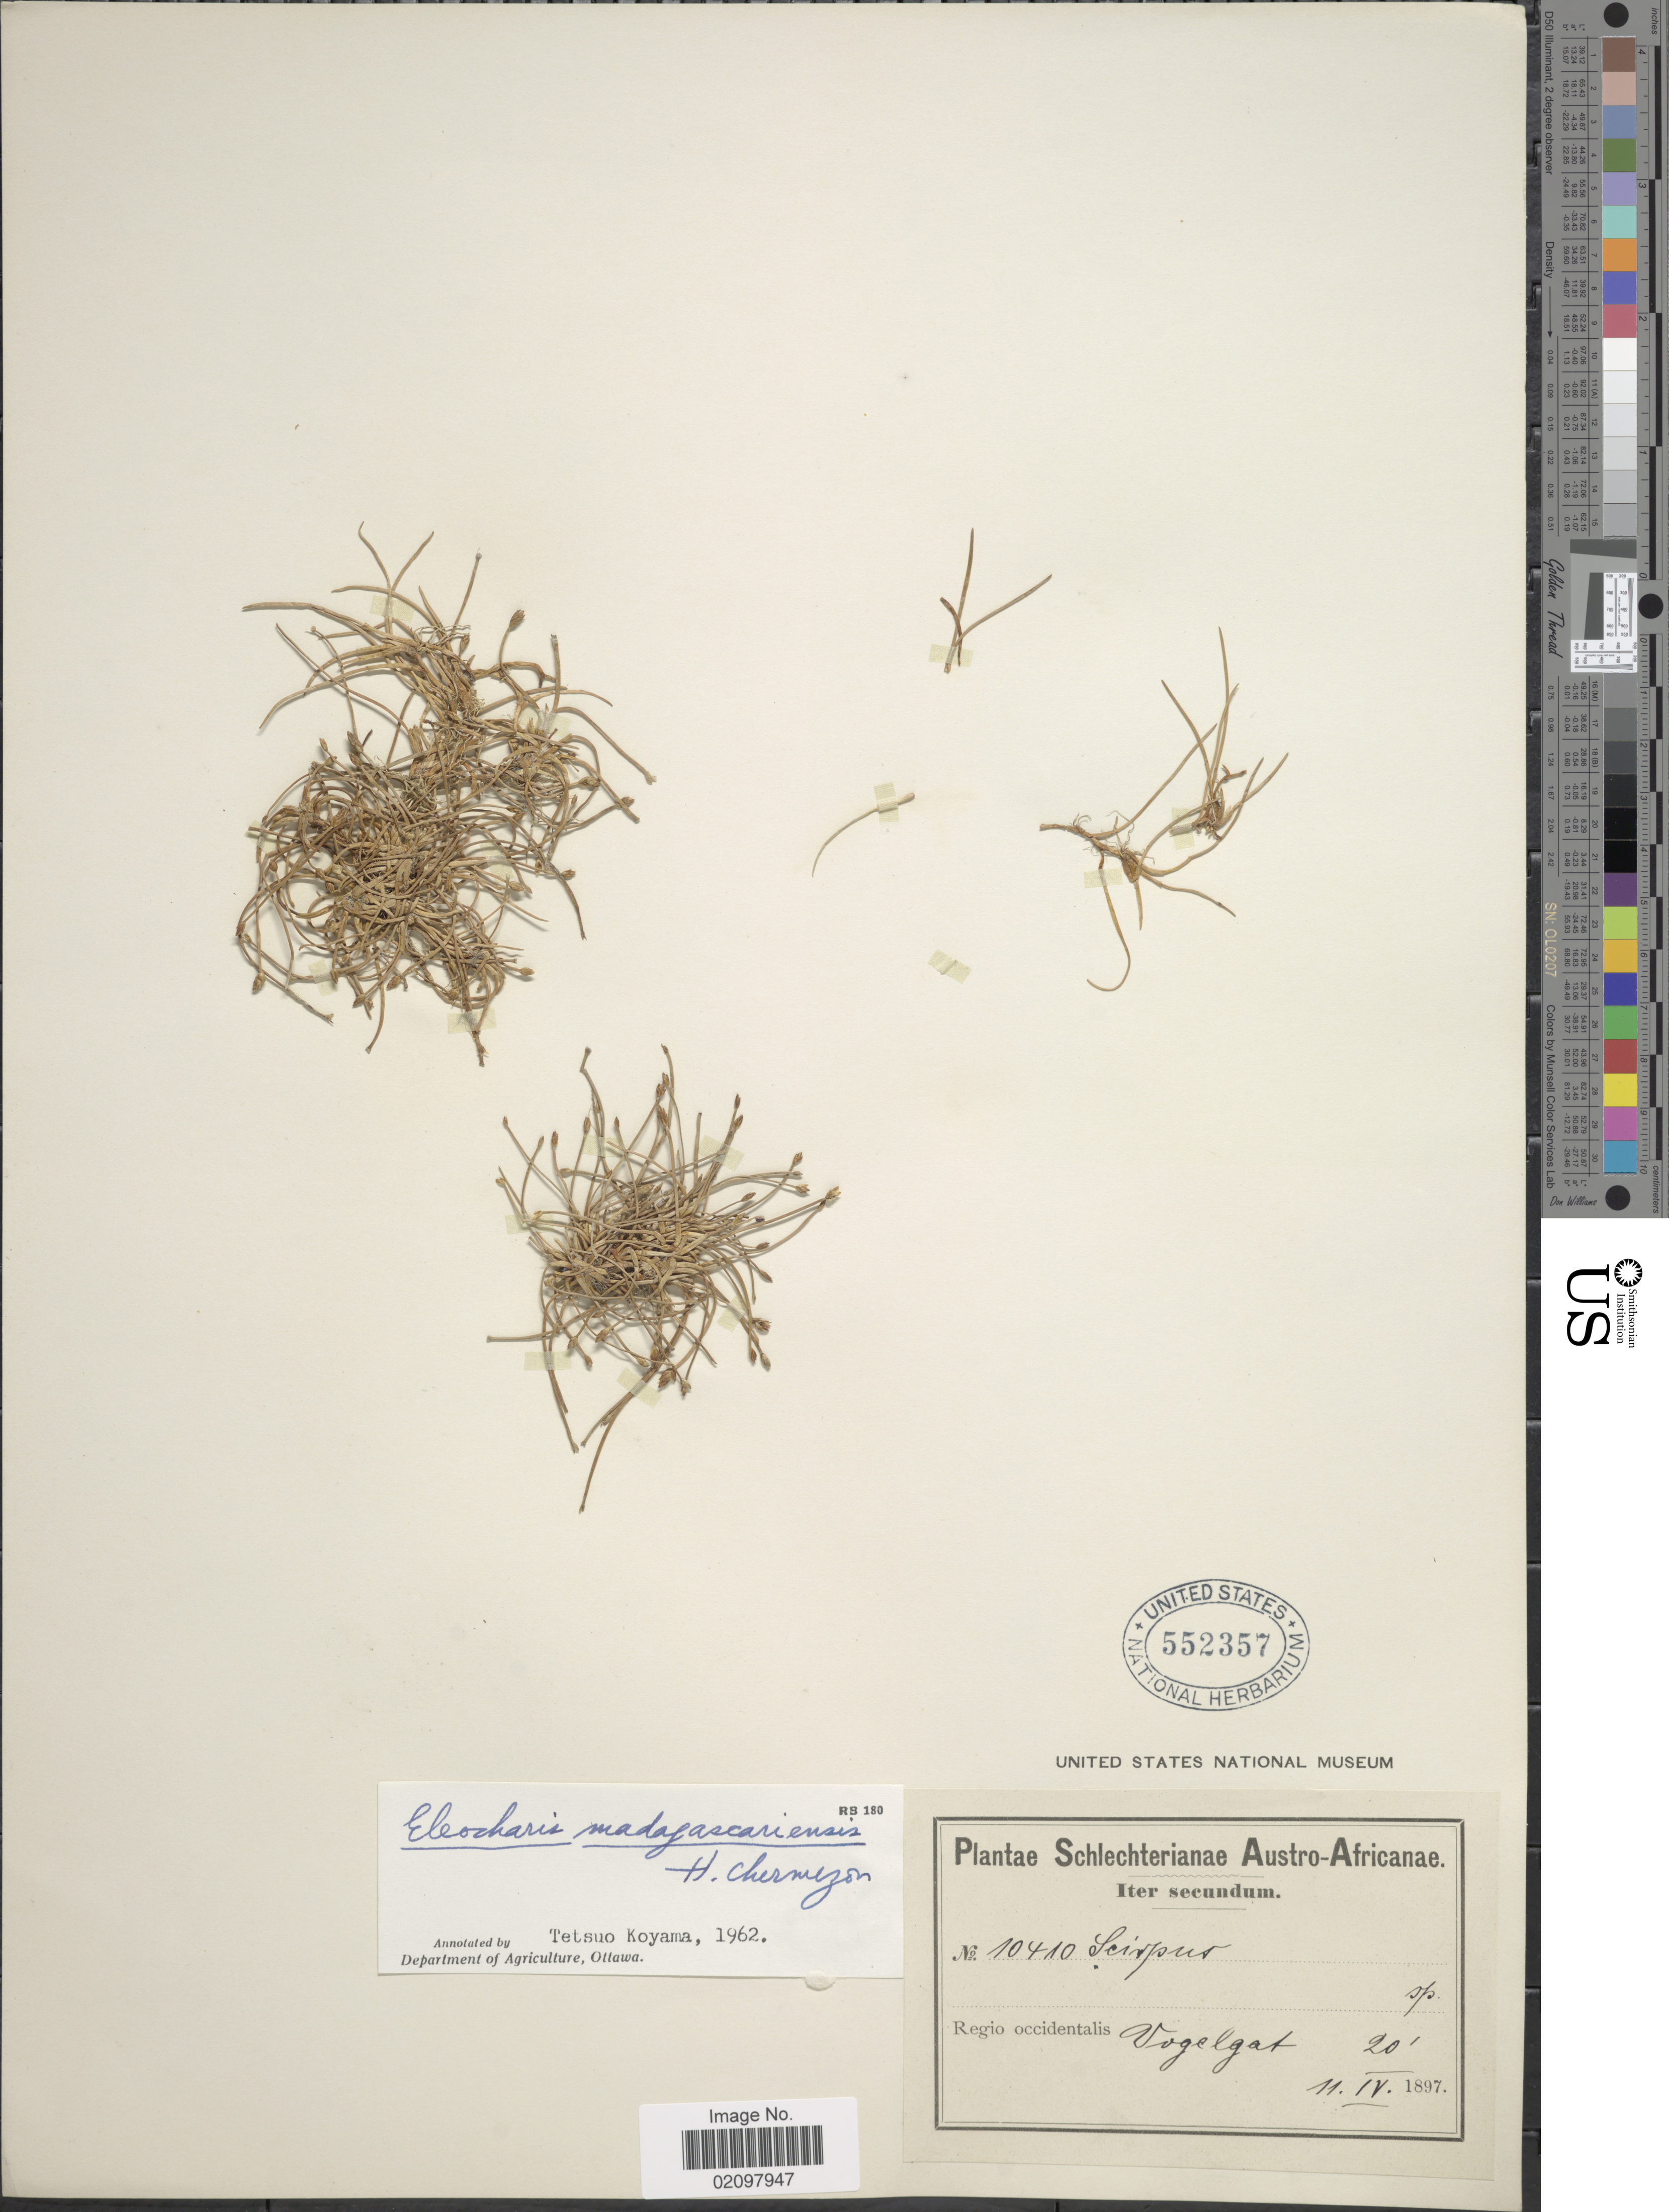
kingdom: Plantae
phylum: Tracheophyta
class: Liliopsida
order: Poales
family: Cyperaceae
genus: Eleocharis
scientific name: Eleocharis schlechteri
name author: C.B. Clarke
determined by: Strong, Mark T., (BOT), Smithsonian Institution - National Museum of Natural History (UNITED STATES)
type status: Isosyntype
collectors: Schlechter, --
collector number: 10410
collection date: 1897-04-11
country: South Africa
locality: Austro-Africanae, Iter secundum, Regio occidentalis, Vogelgat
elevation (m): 6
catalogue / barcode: US 552357